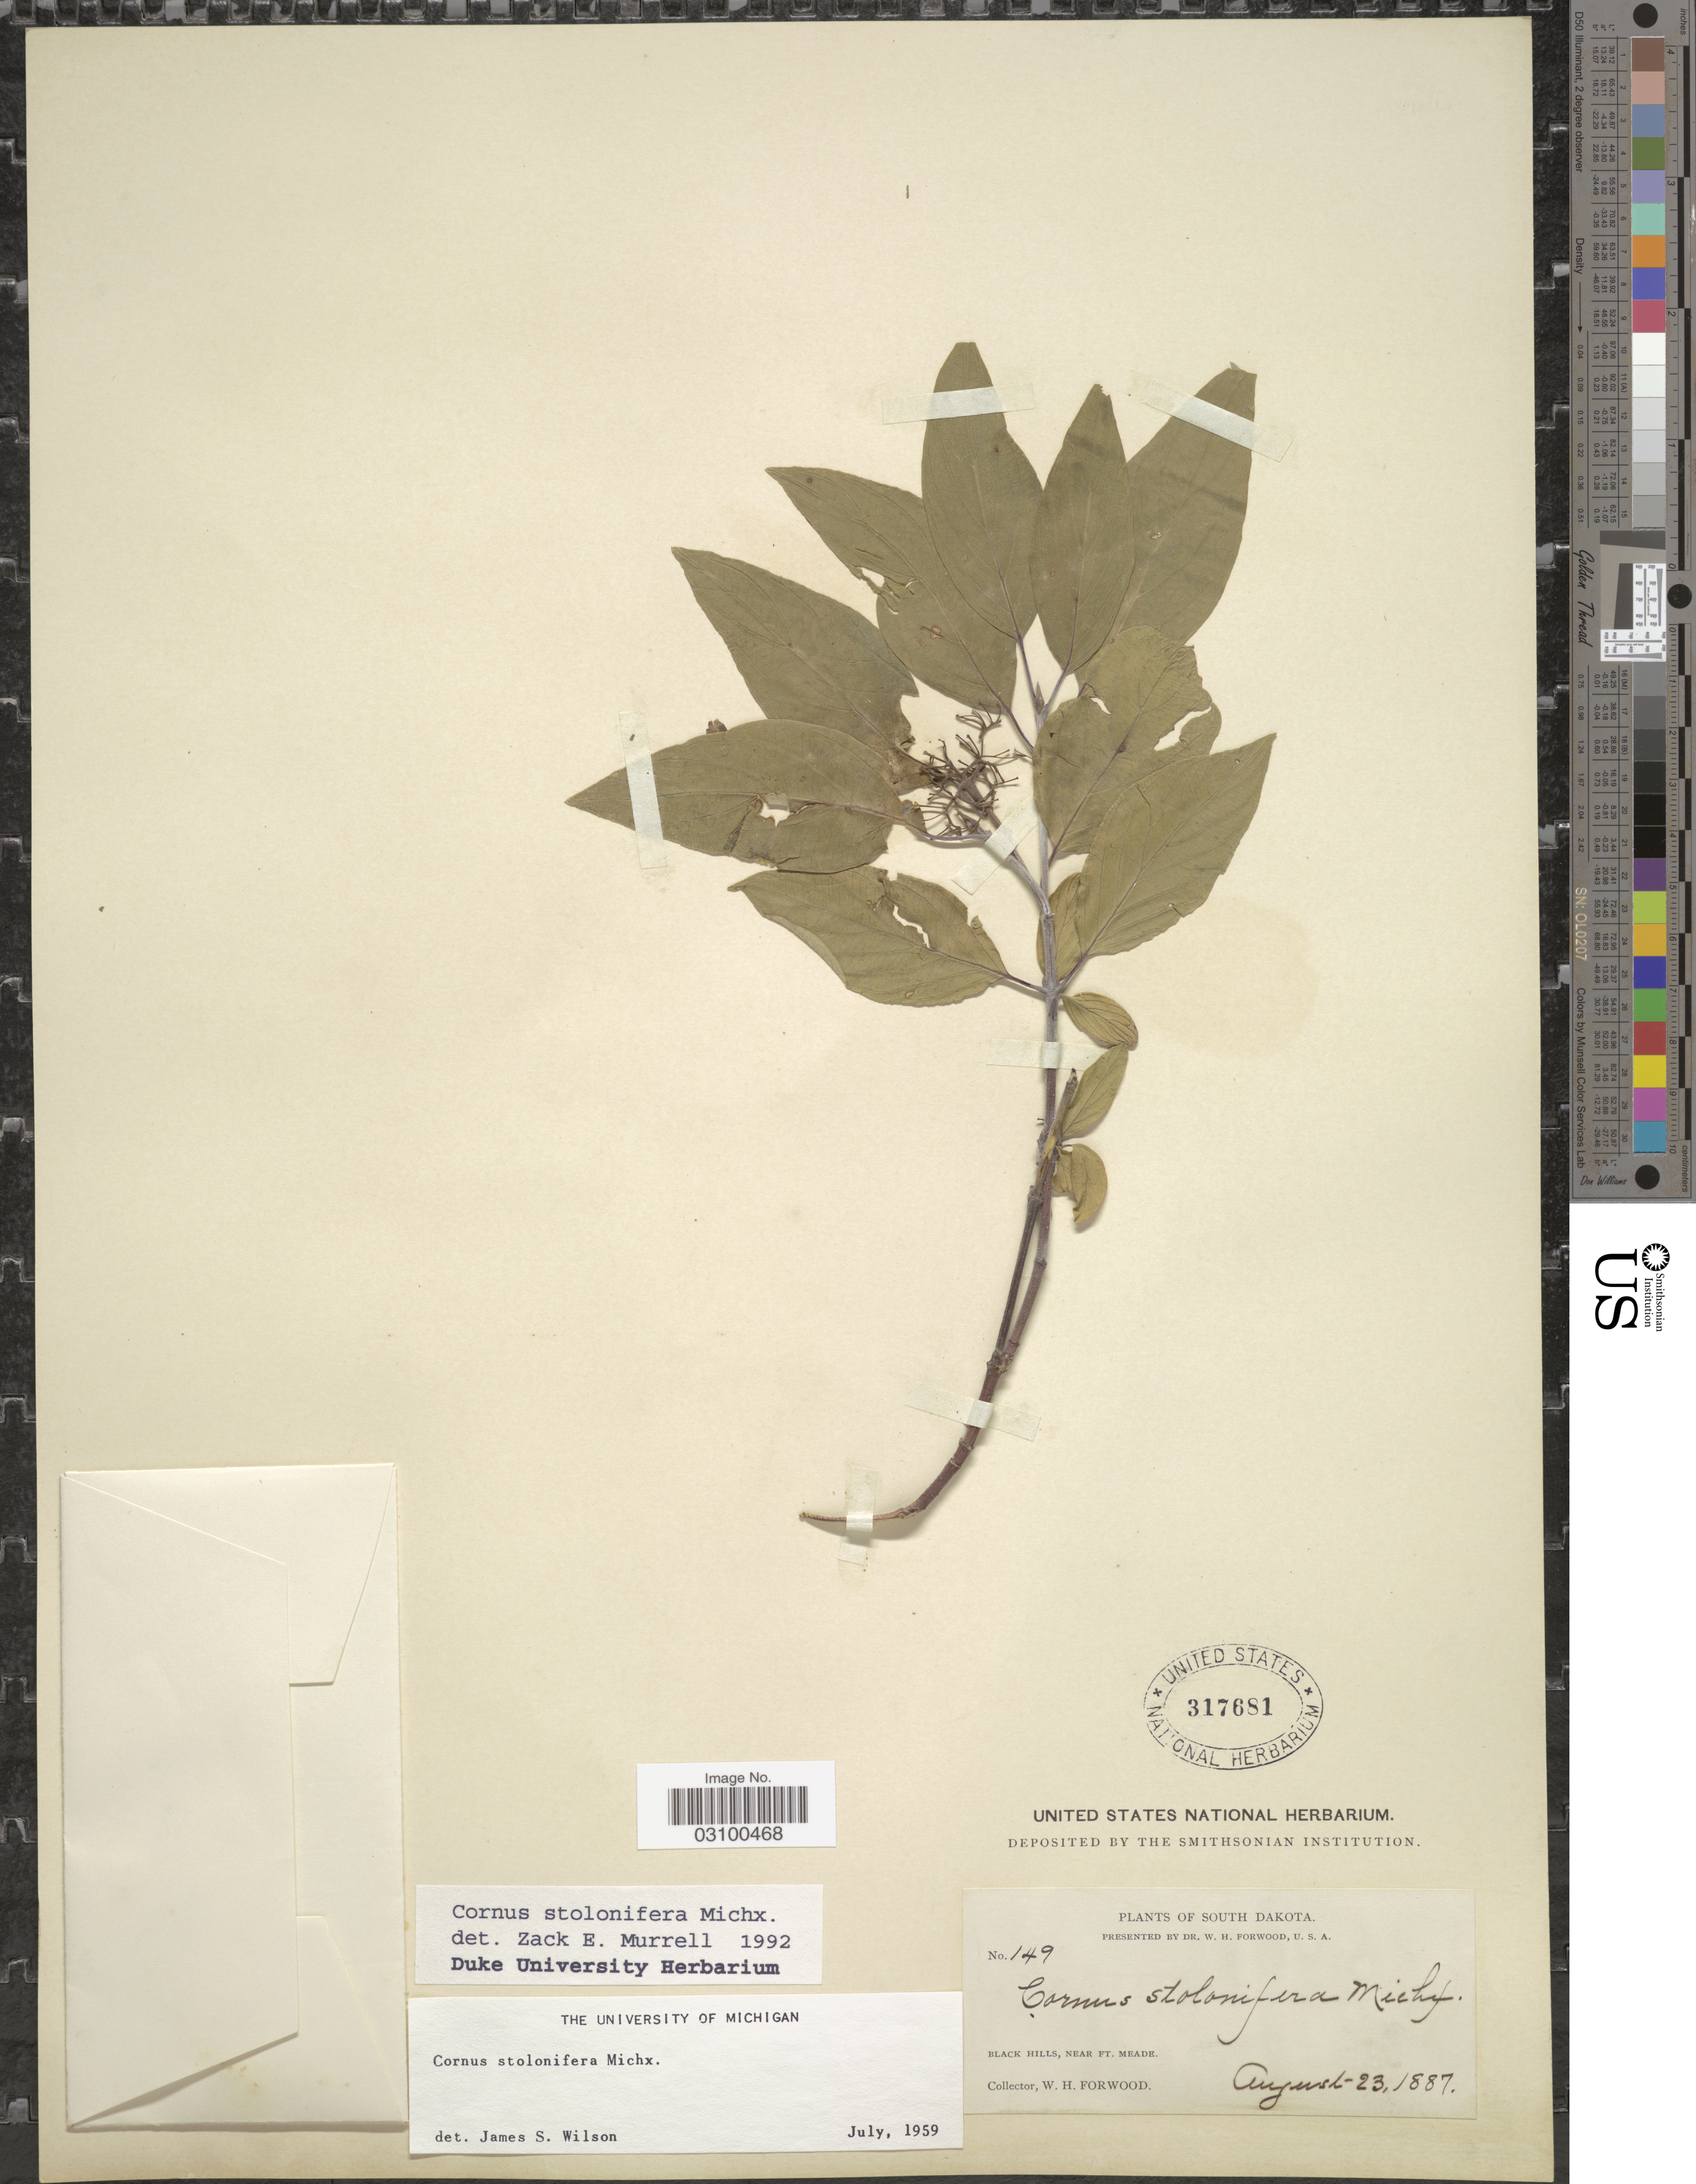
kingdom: Plantae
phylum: Tracheophyta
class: Magnoliopsida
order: Cornales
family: Cornaceae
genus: Cornus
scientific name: Cornus sericea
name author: L.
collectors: W. Forwood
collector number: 149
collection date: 1887-08-23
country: United States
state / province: South Dakota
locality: Black Hills, near Ft. Meade.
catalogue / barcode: US 371681